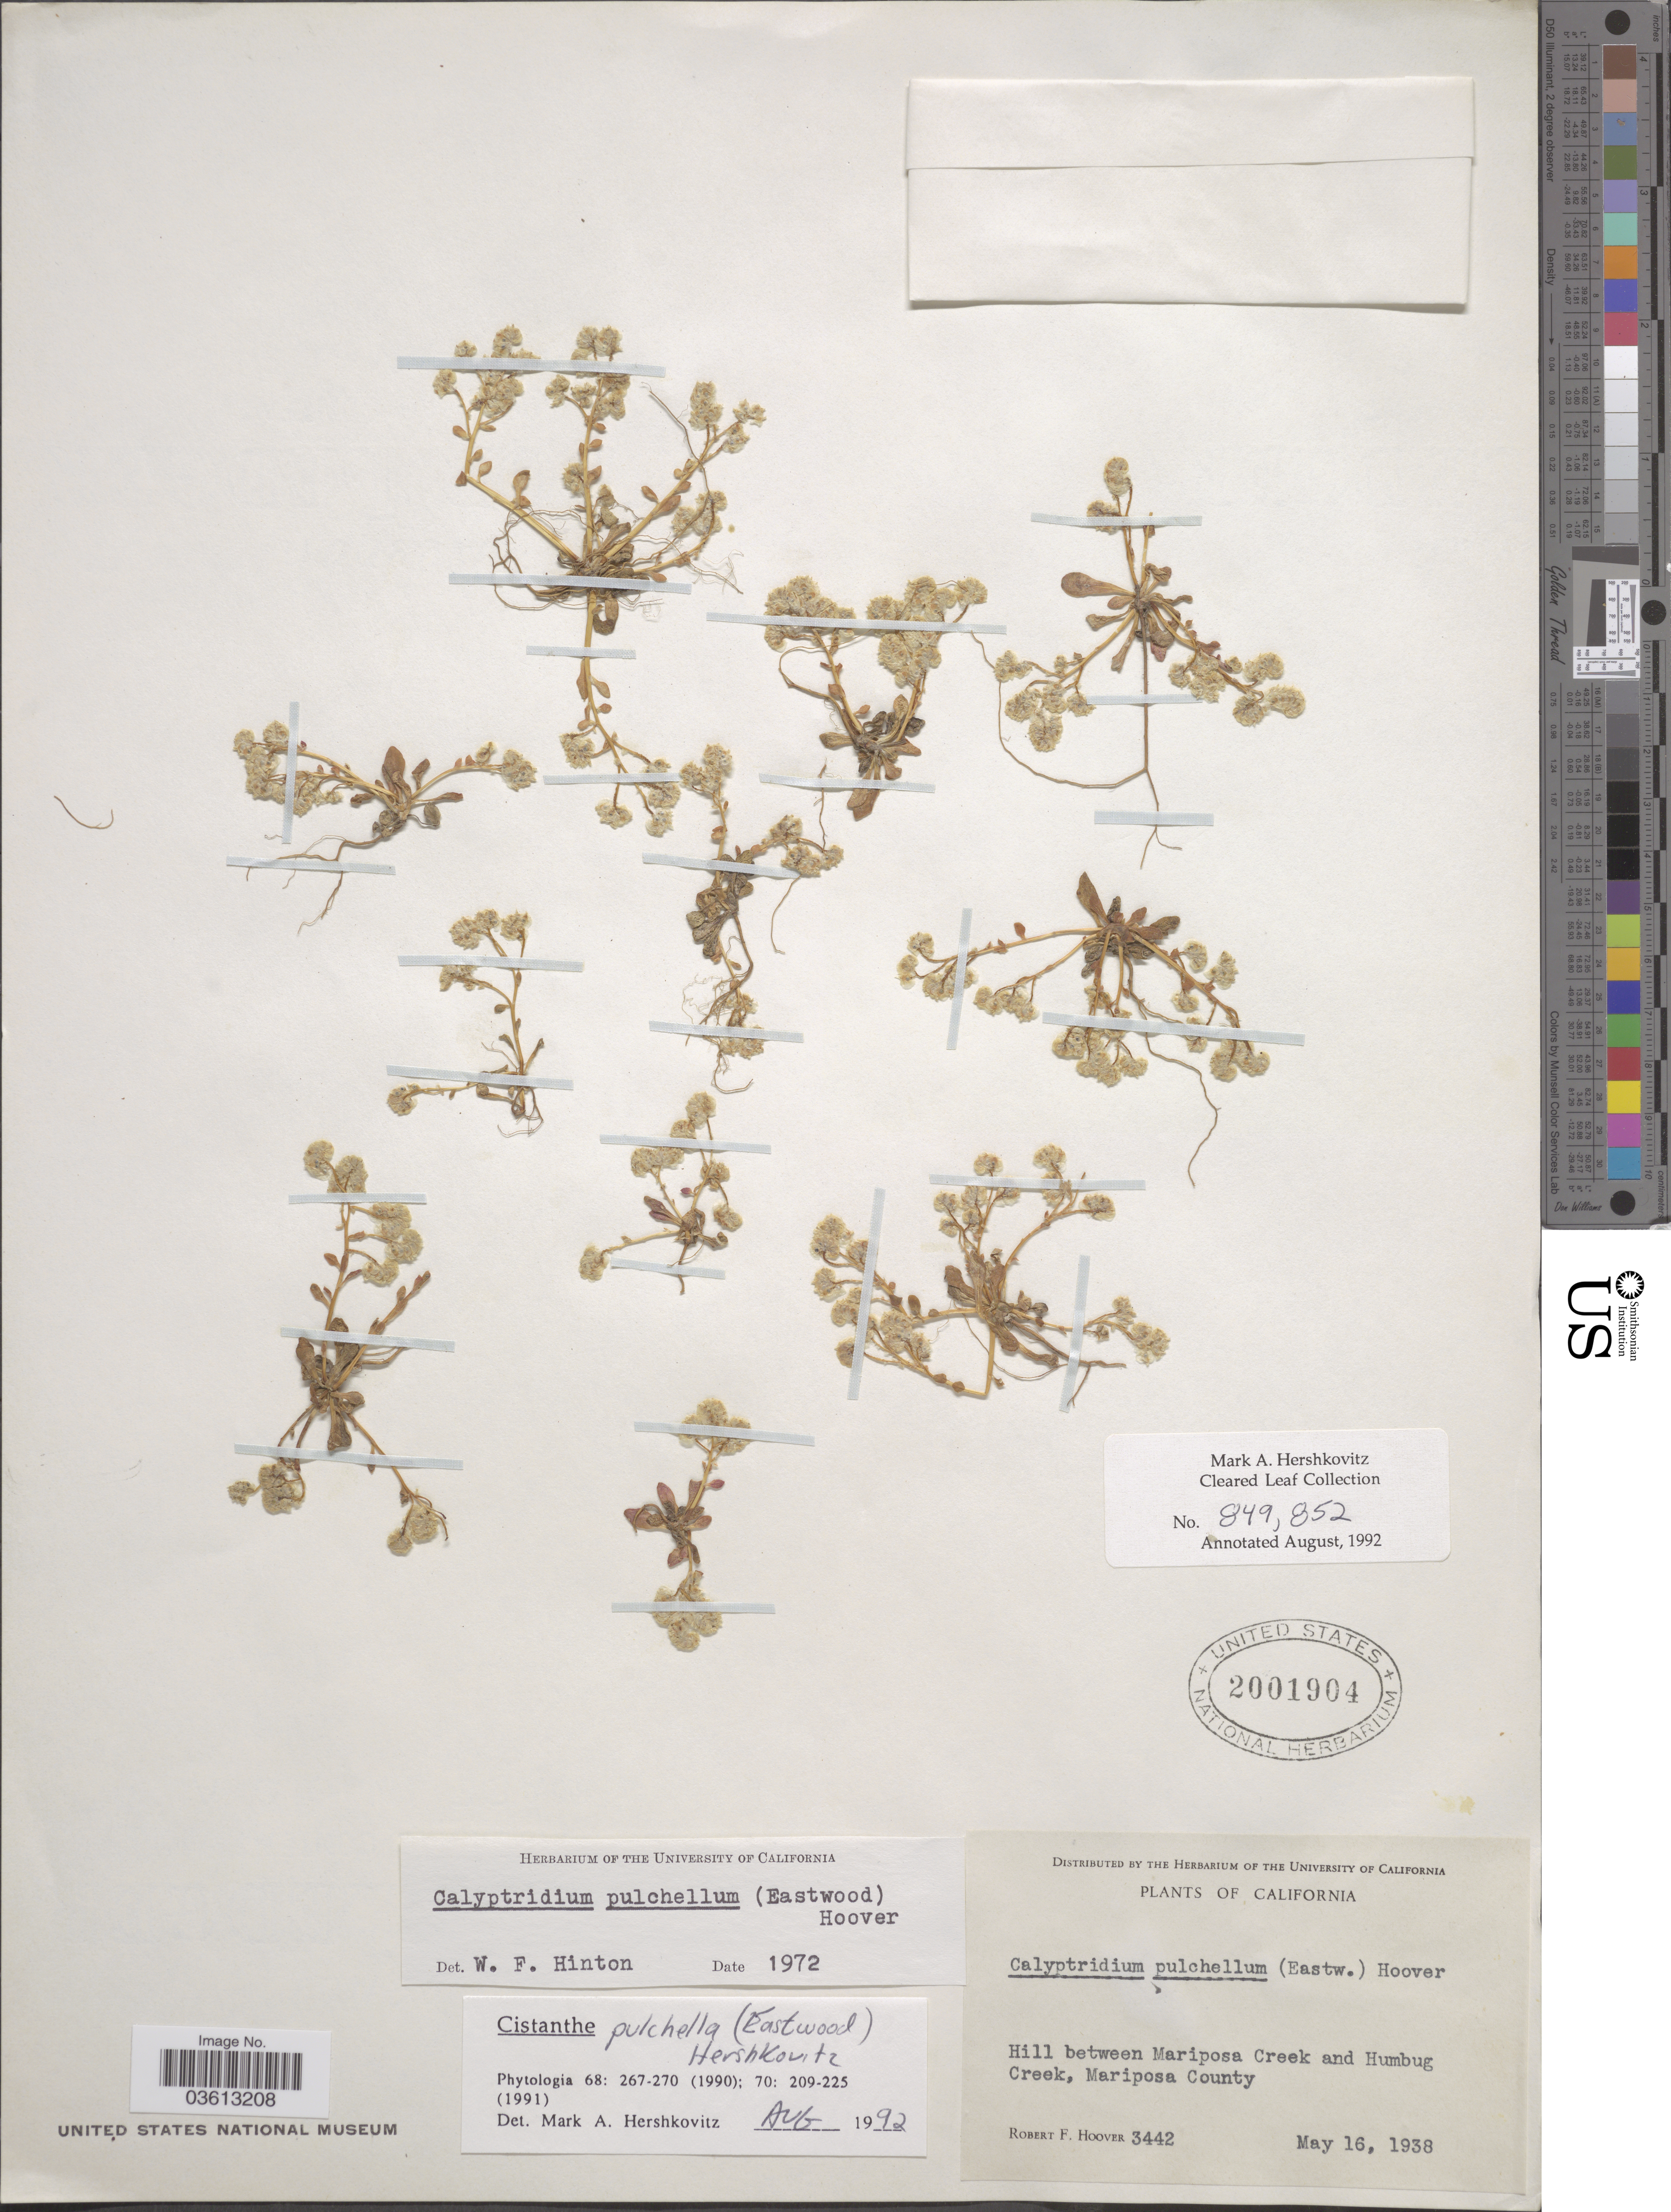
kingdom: Plantae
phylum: Tracheophyta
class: Magnoliopsida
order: Caryophyllales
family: Montiaceae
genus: Calandrinia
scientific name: Calandrinia pulchella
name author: Lilja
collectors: R. F. Hoover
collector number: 3442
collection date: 1938-05-16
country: United States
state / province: California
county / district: Mariposa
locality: Hill between Mariposa Creek and Humbug Creek, Mariposa County.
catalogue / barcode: US 2001904